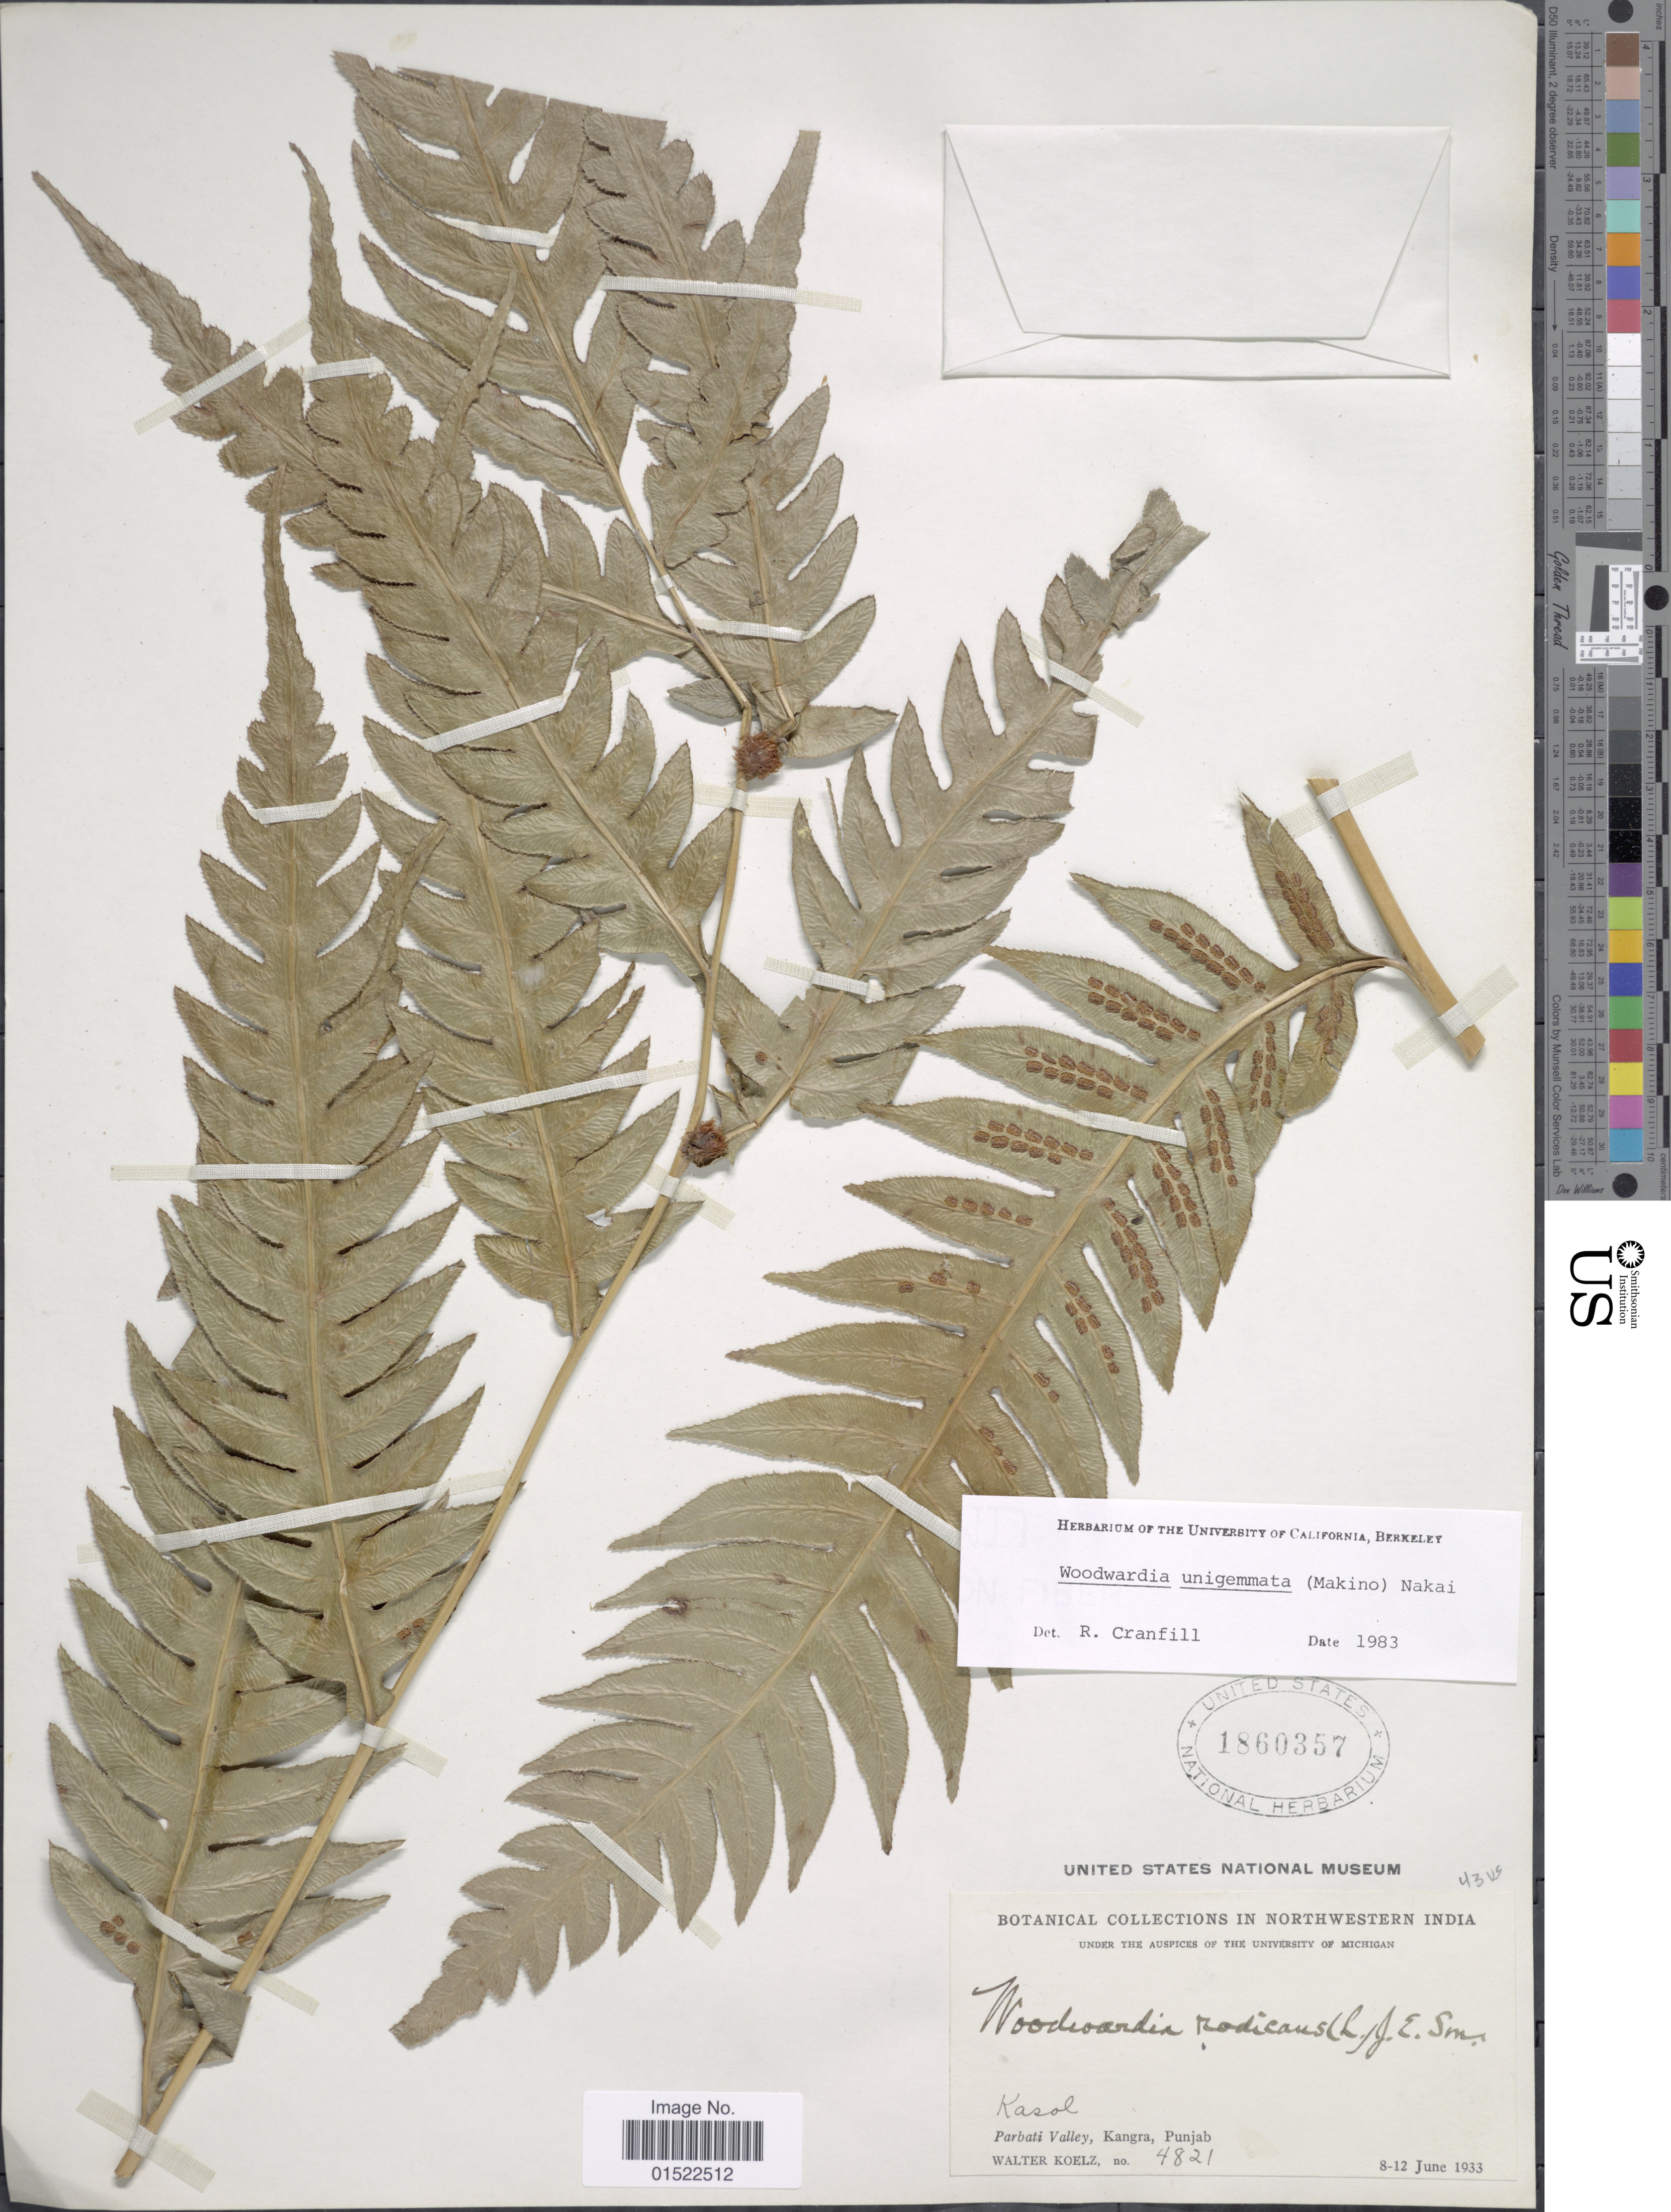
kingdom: Plantae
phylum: Tracheophyta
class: Polypodiopsida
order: Polypodiales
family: Blechnaceae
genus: Woodwardia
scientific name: Woodwardia unigemmata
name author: (Makino) Nakai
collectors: W. N. Koelz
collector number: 4821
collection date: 1933-06-08/1933-06-12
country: India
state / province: Himachal Pradesh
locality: Parbati Valley, Kangra, Northwestern India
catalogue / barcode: US 1860357